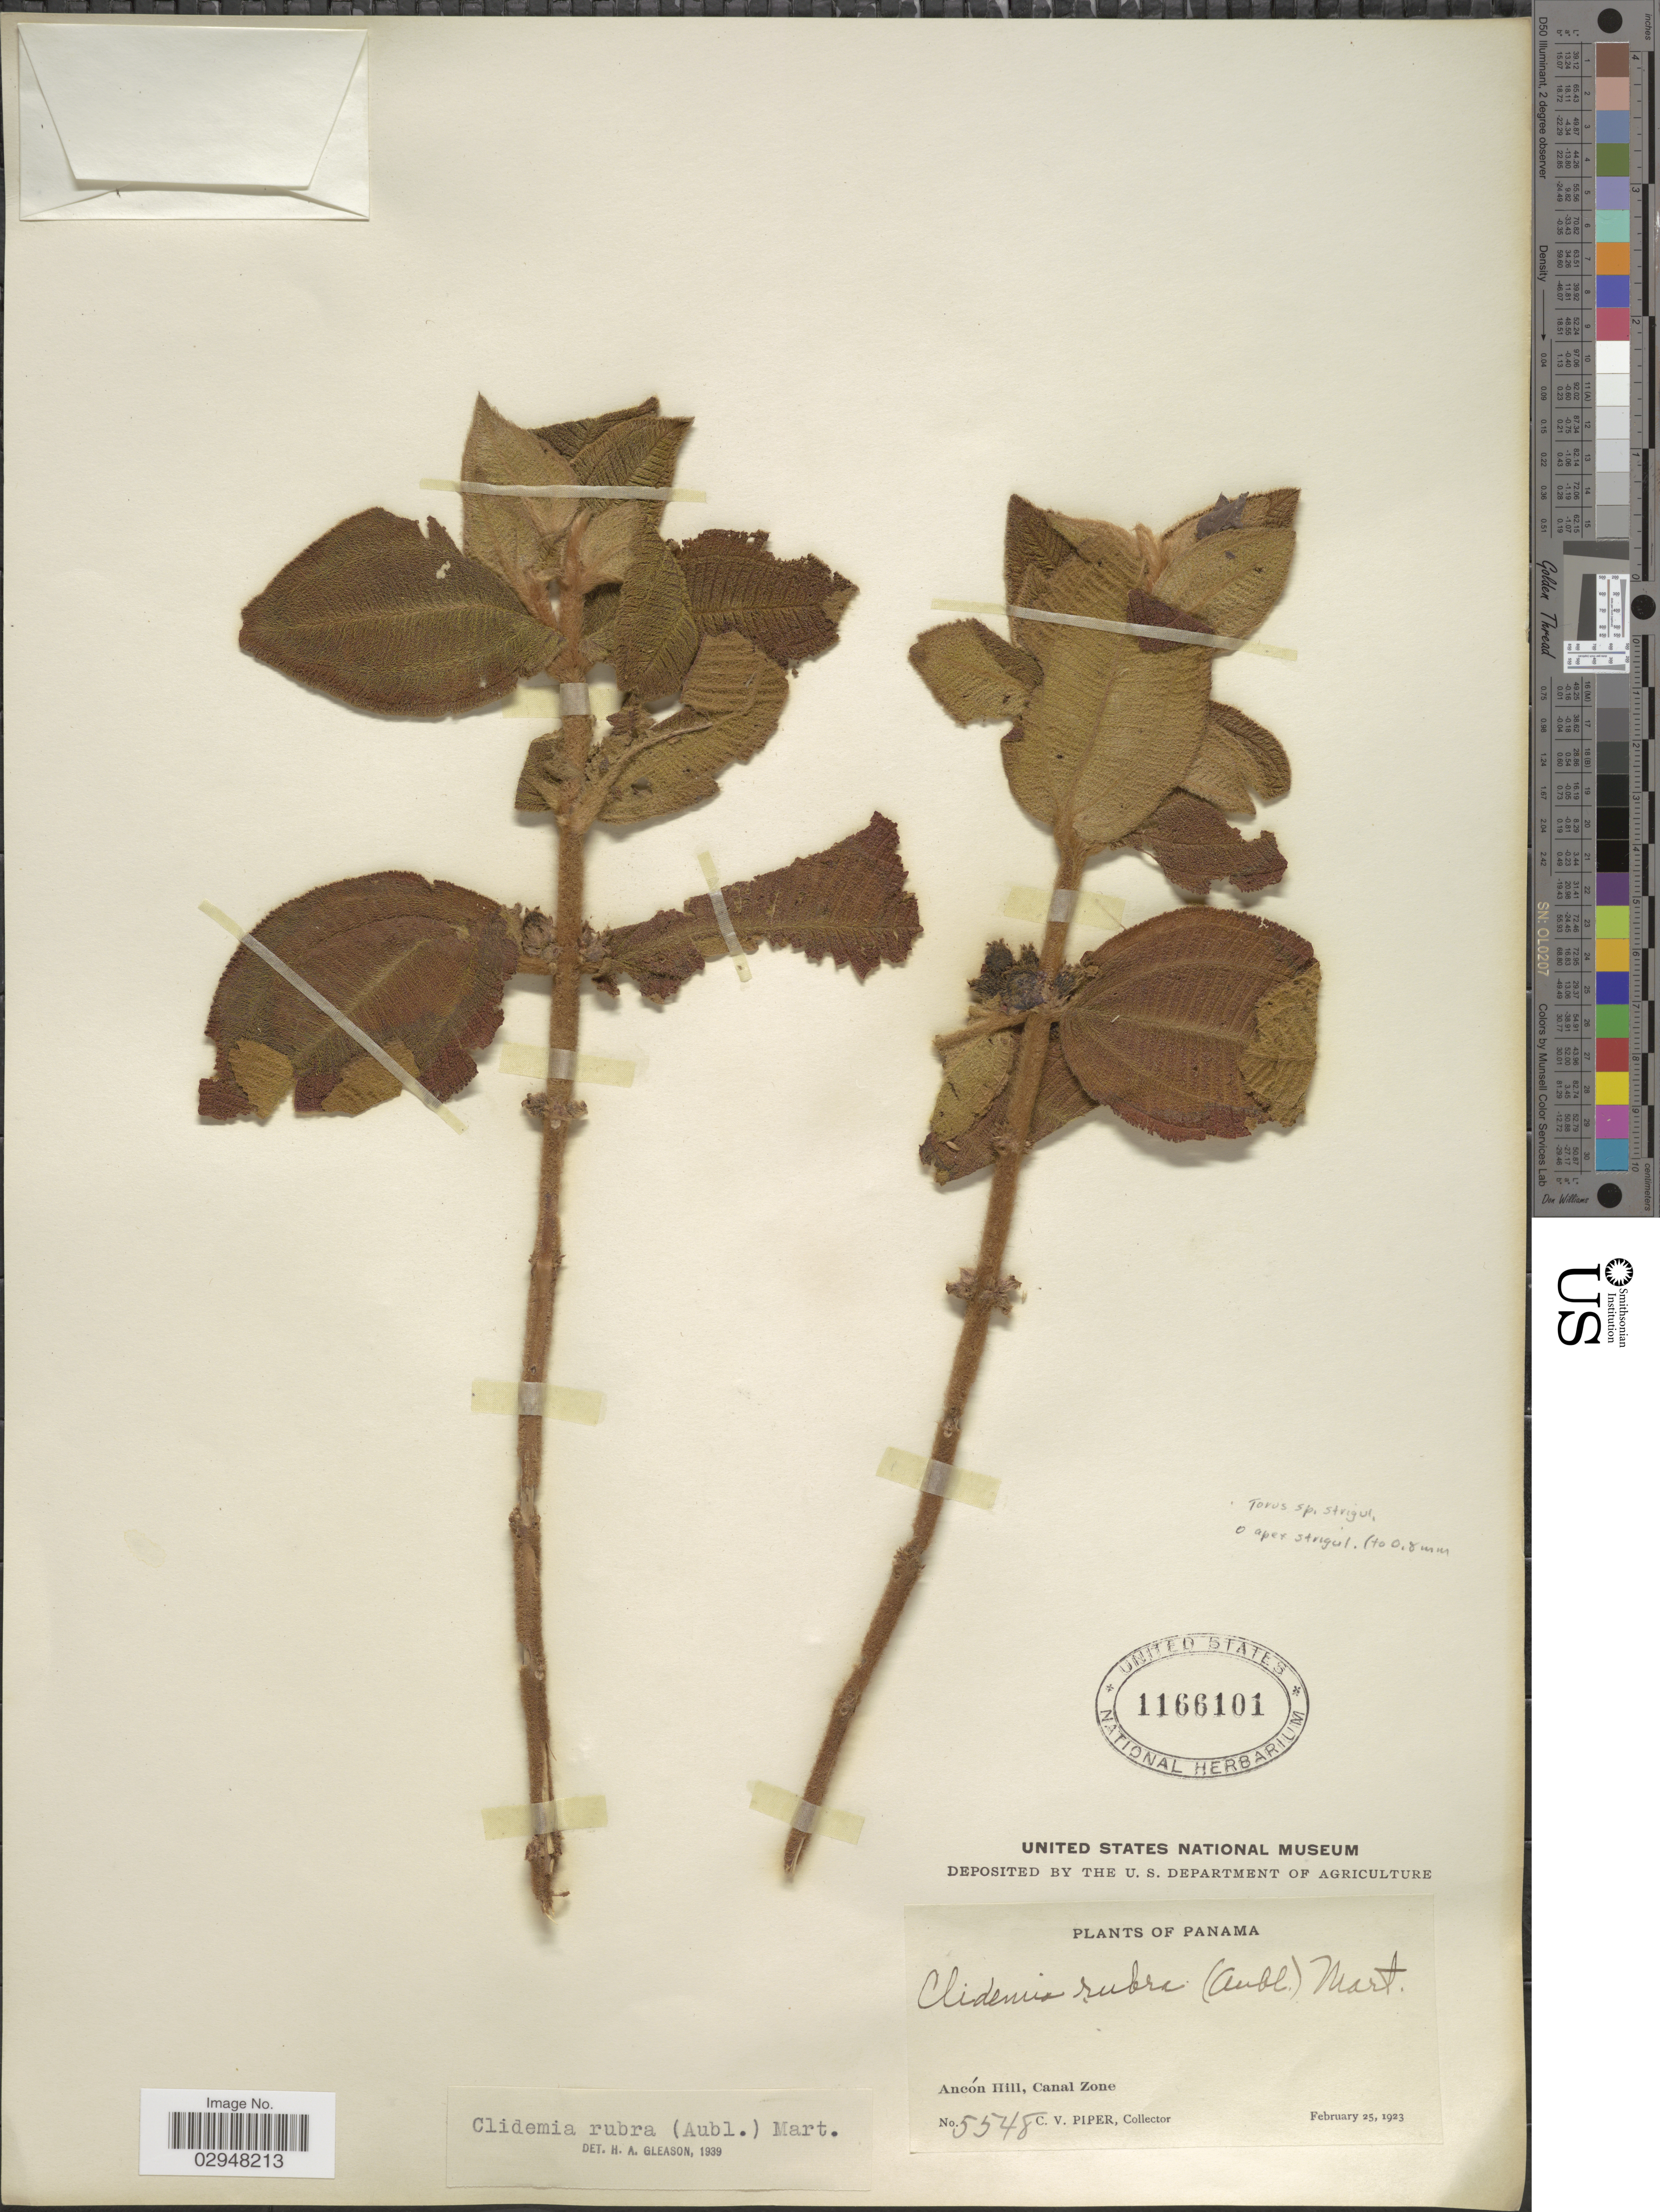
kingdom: Plantae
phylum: Tracheophyta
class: Magnoliopsida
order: Myrtales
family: Melastomataceae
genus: Clidemia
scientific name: Clidemia rubra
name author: (Aubl.) Mart.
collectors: C. V. Piper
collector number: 5548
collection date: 1923-02-25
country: Panama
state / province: Colón / Panamá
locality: Ancón Hill, Canal Zone.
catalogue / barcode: US 1166101